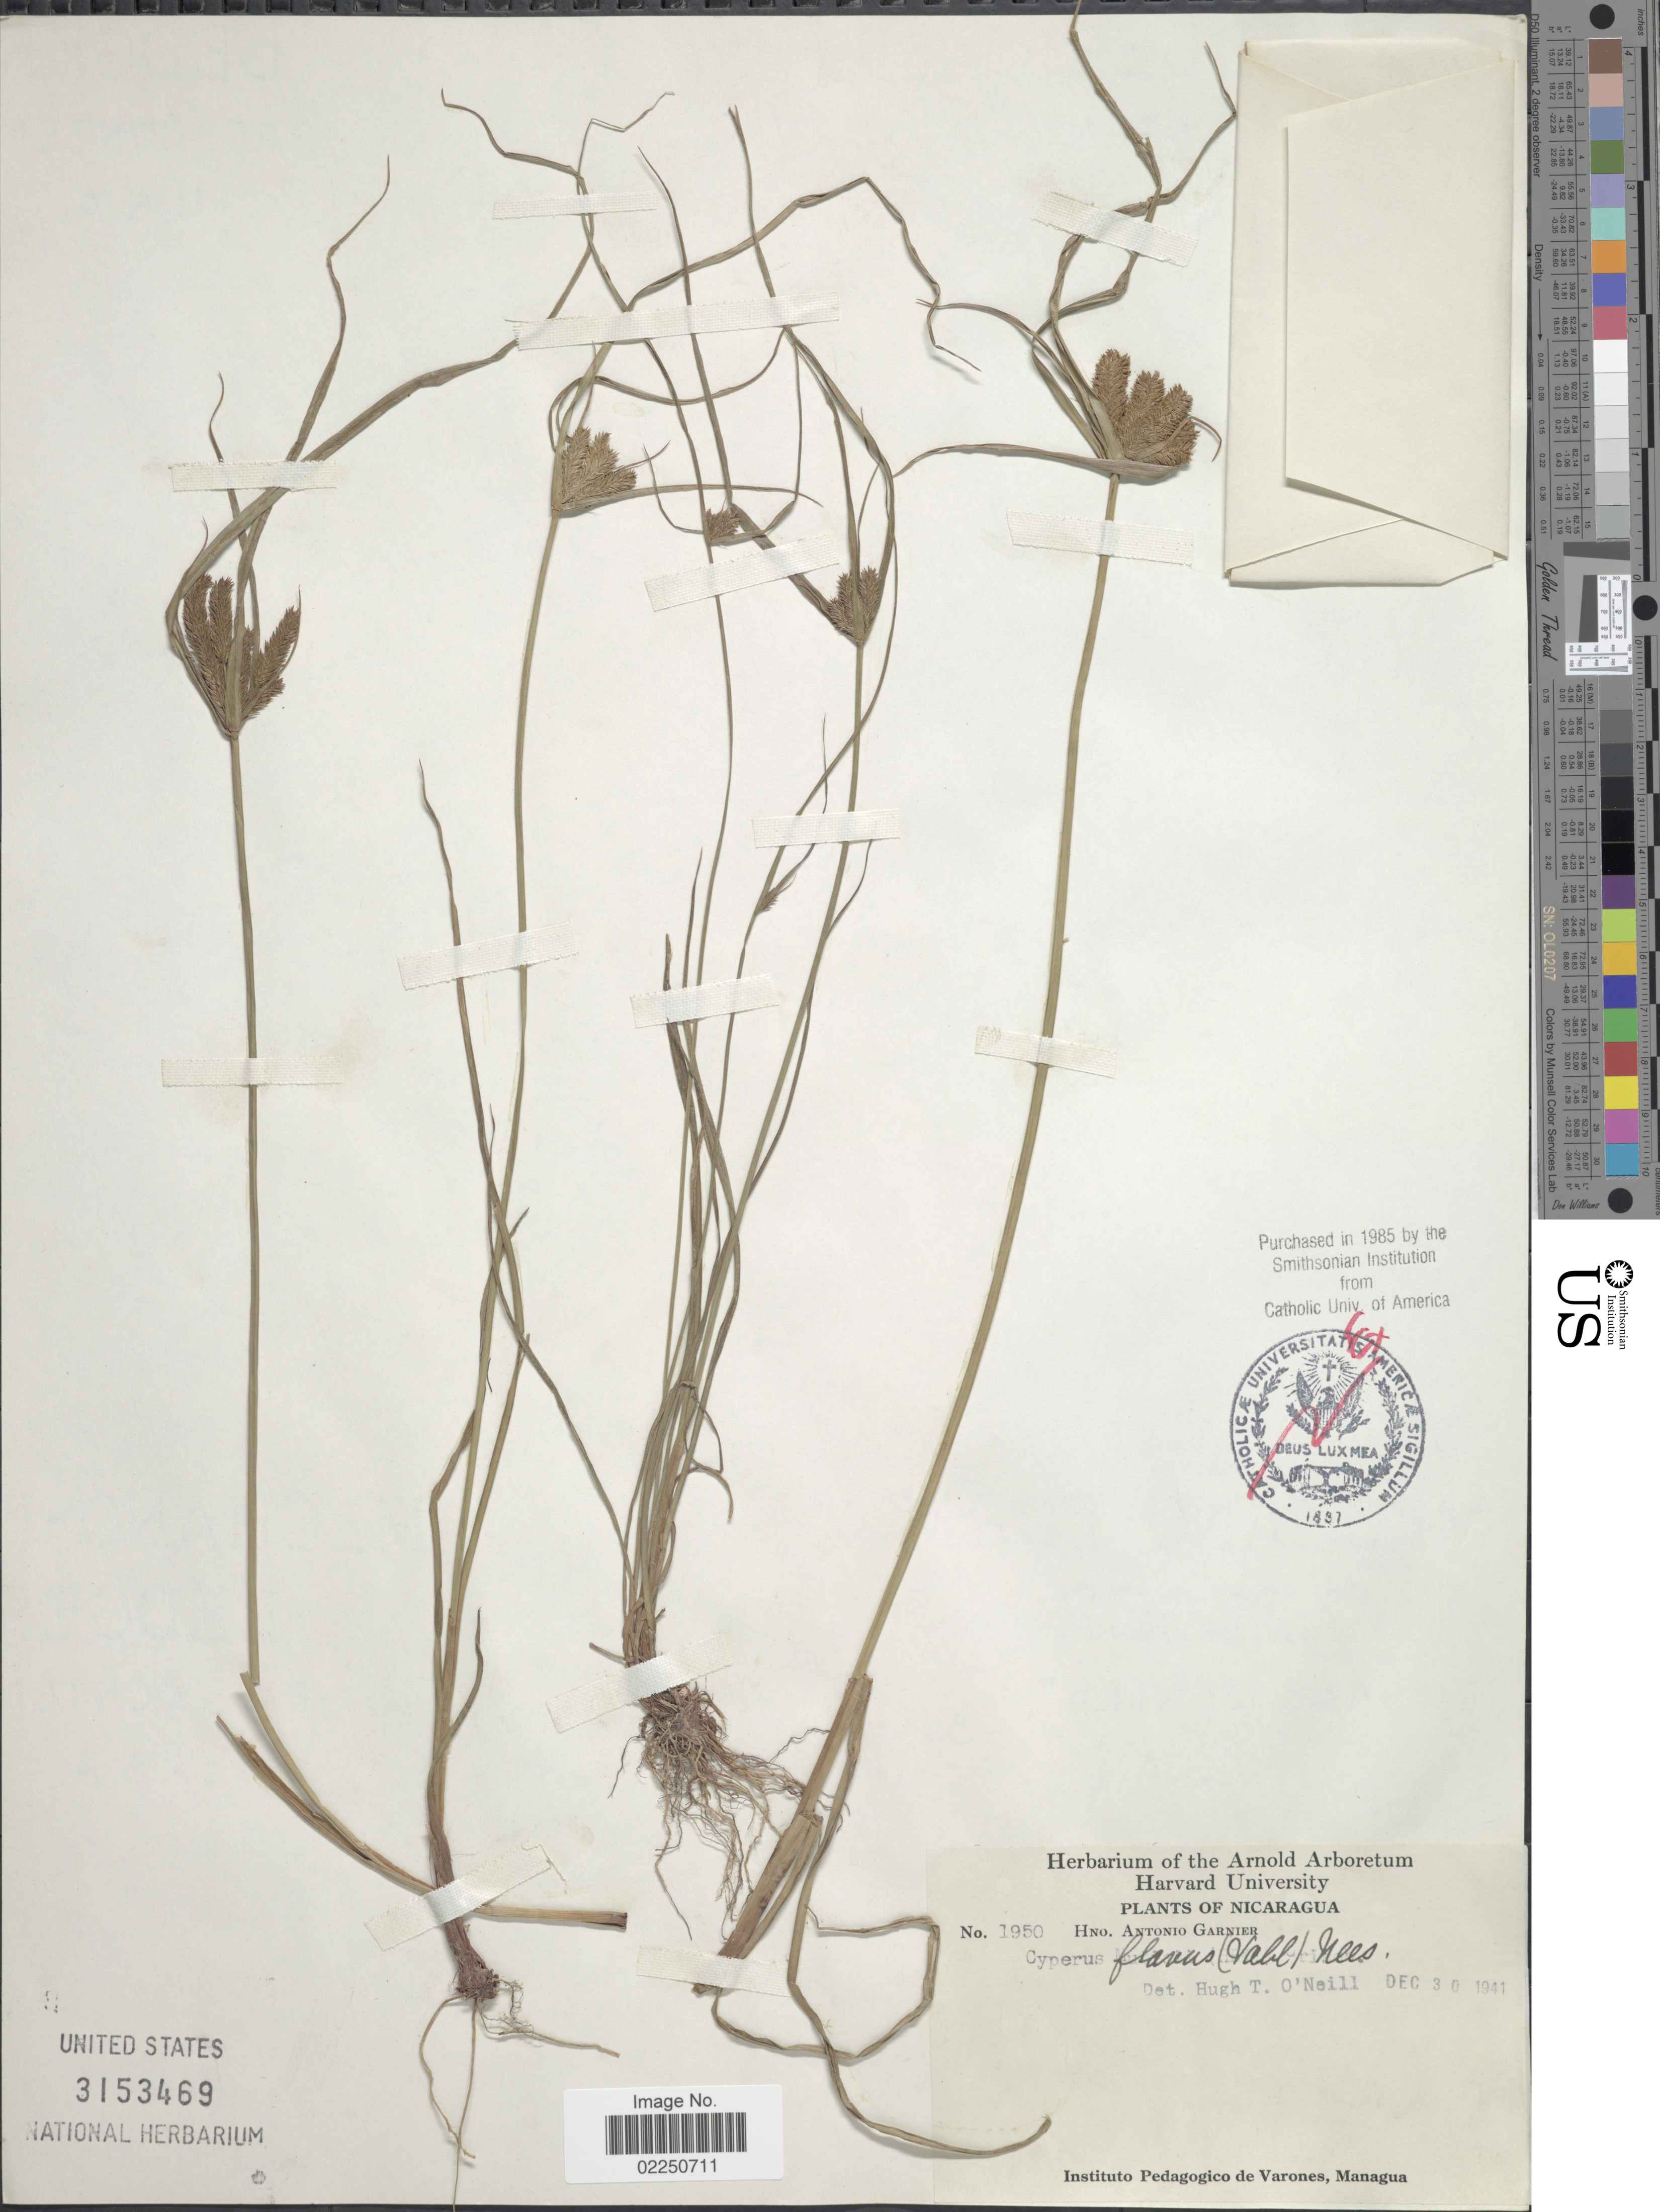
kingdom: Plantae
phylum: Tracheophyta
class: Liliopsida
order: Poales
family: Cyperaceae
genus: Cyperus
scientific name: Cyperus aggregatus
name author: (Willd.) Endl.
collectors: Bro. A. Garnier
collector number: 1950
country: Nicaragua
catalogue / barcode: US 3153469